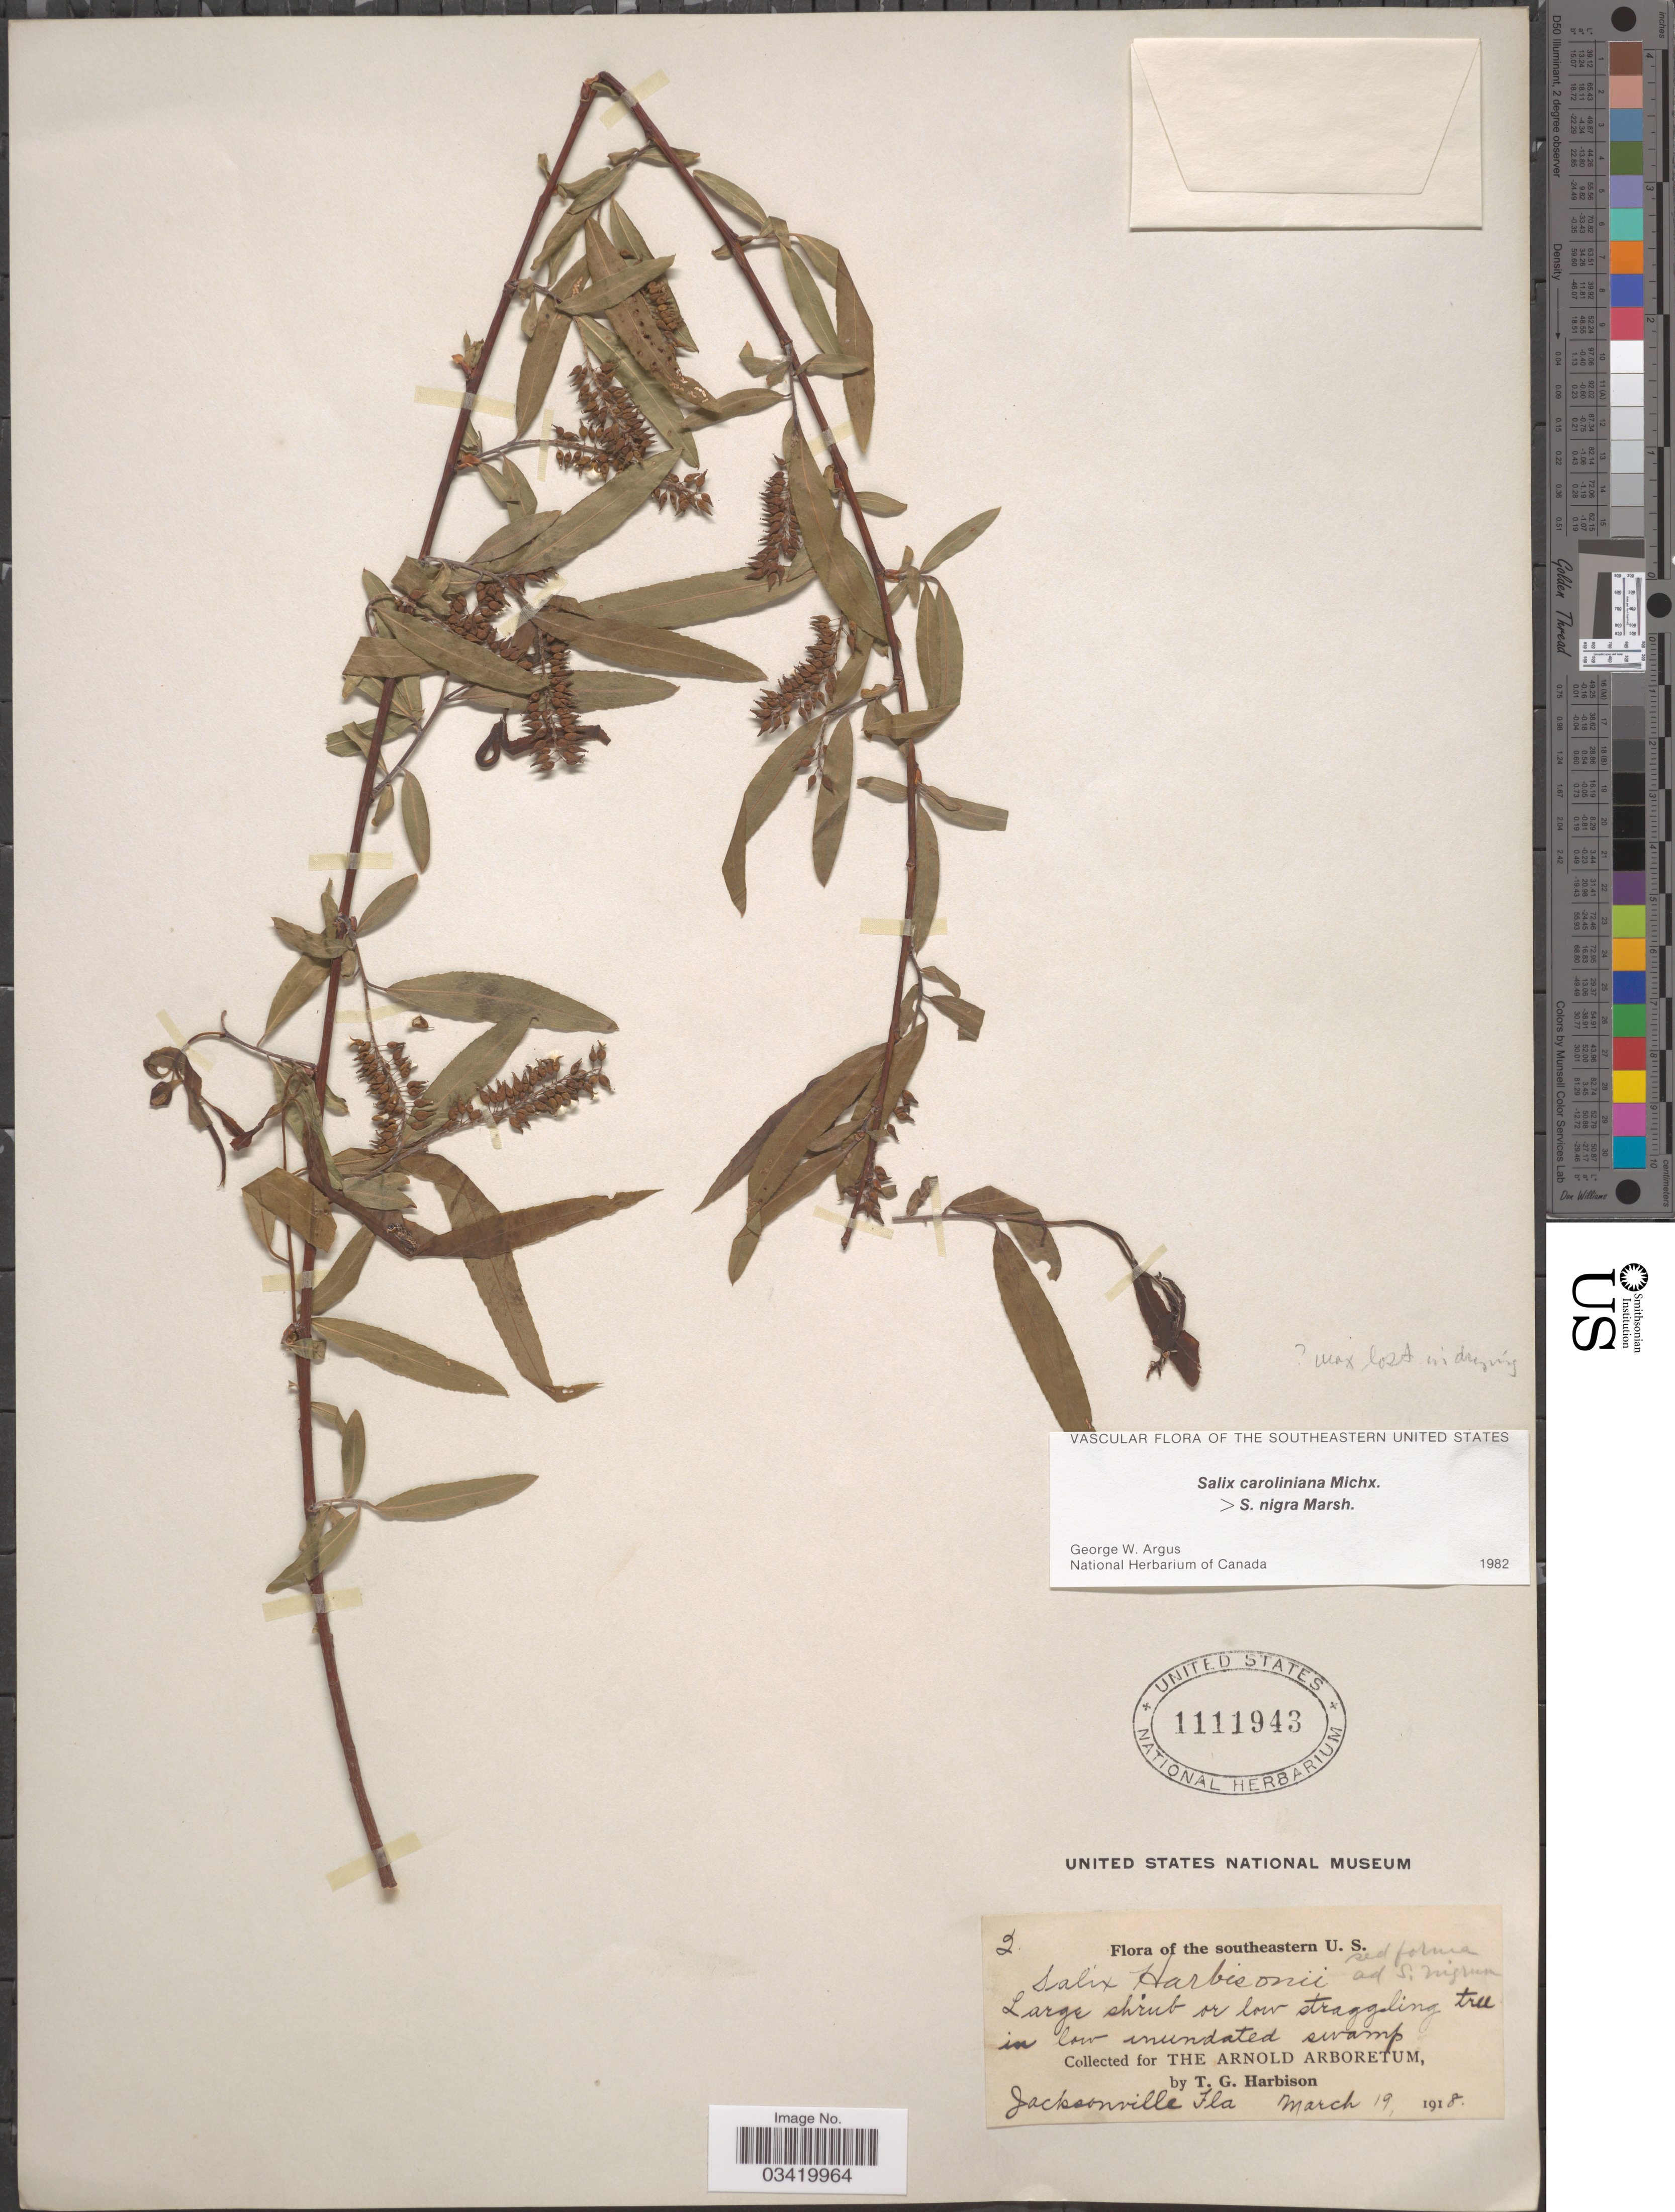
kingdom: Plantae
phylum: Tracheophyta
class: Magnoliopsida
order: Malpighiales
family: Salicaceae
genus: Salix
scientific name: Salix caroliniana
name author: Michx.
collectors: T. Harbison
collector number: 2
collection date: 1918-03-19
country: United States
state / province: Florida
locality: The southeastern U.S. In low inundated swamp. Jacksonville.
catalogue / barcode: US 1111943